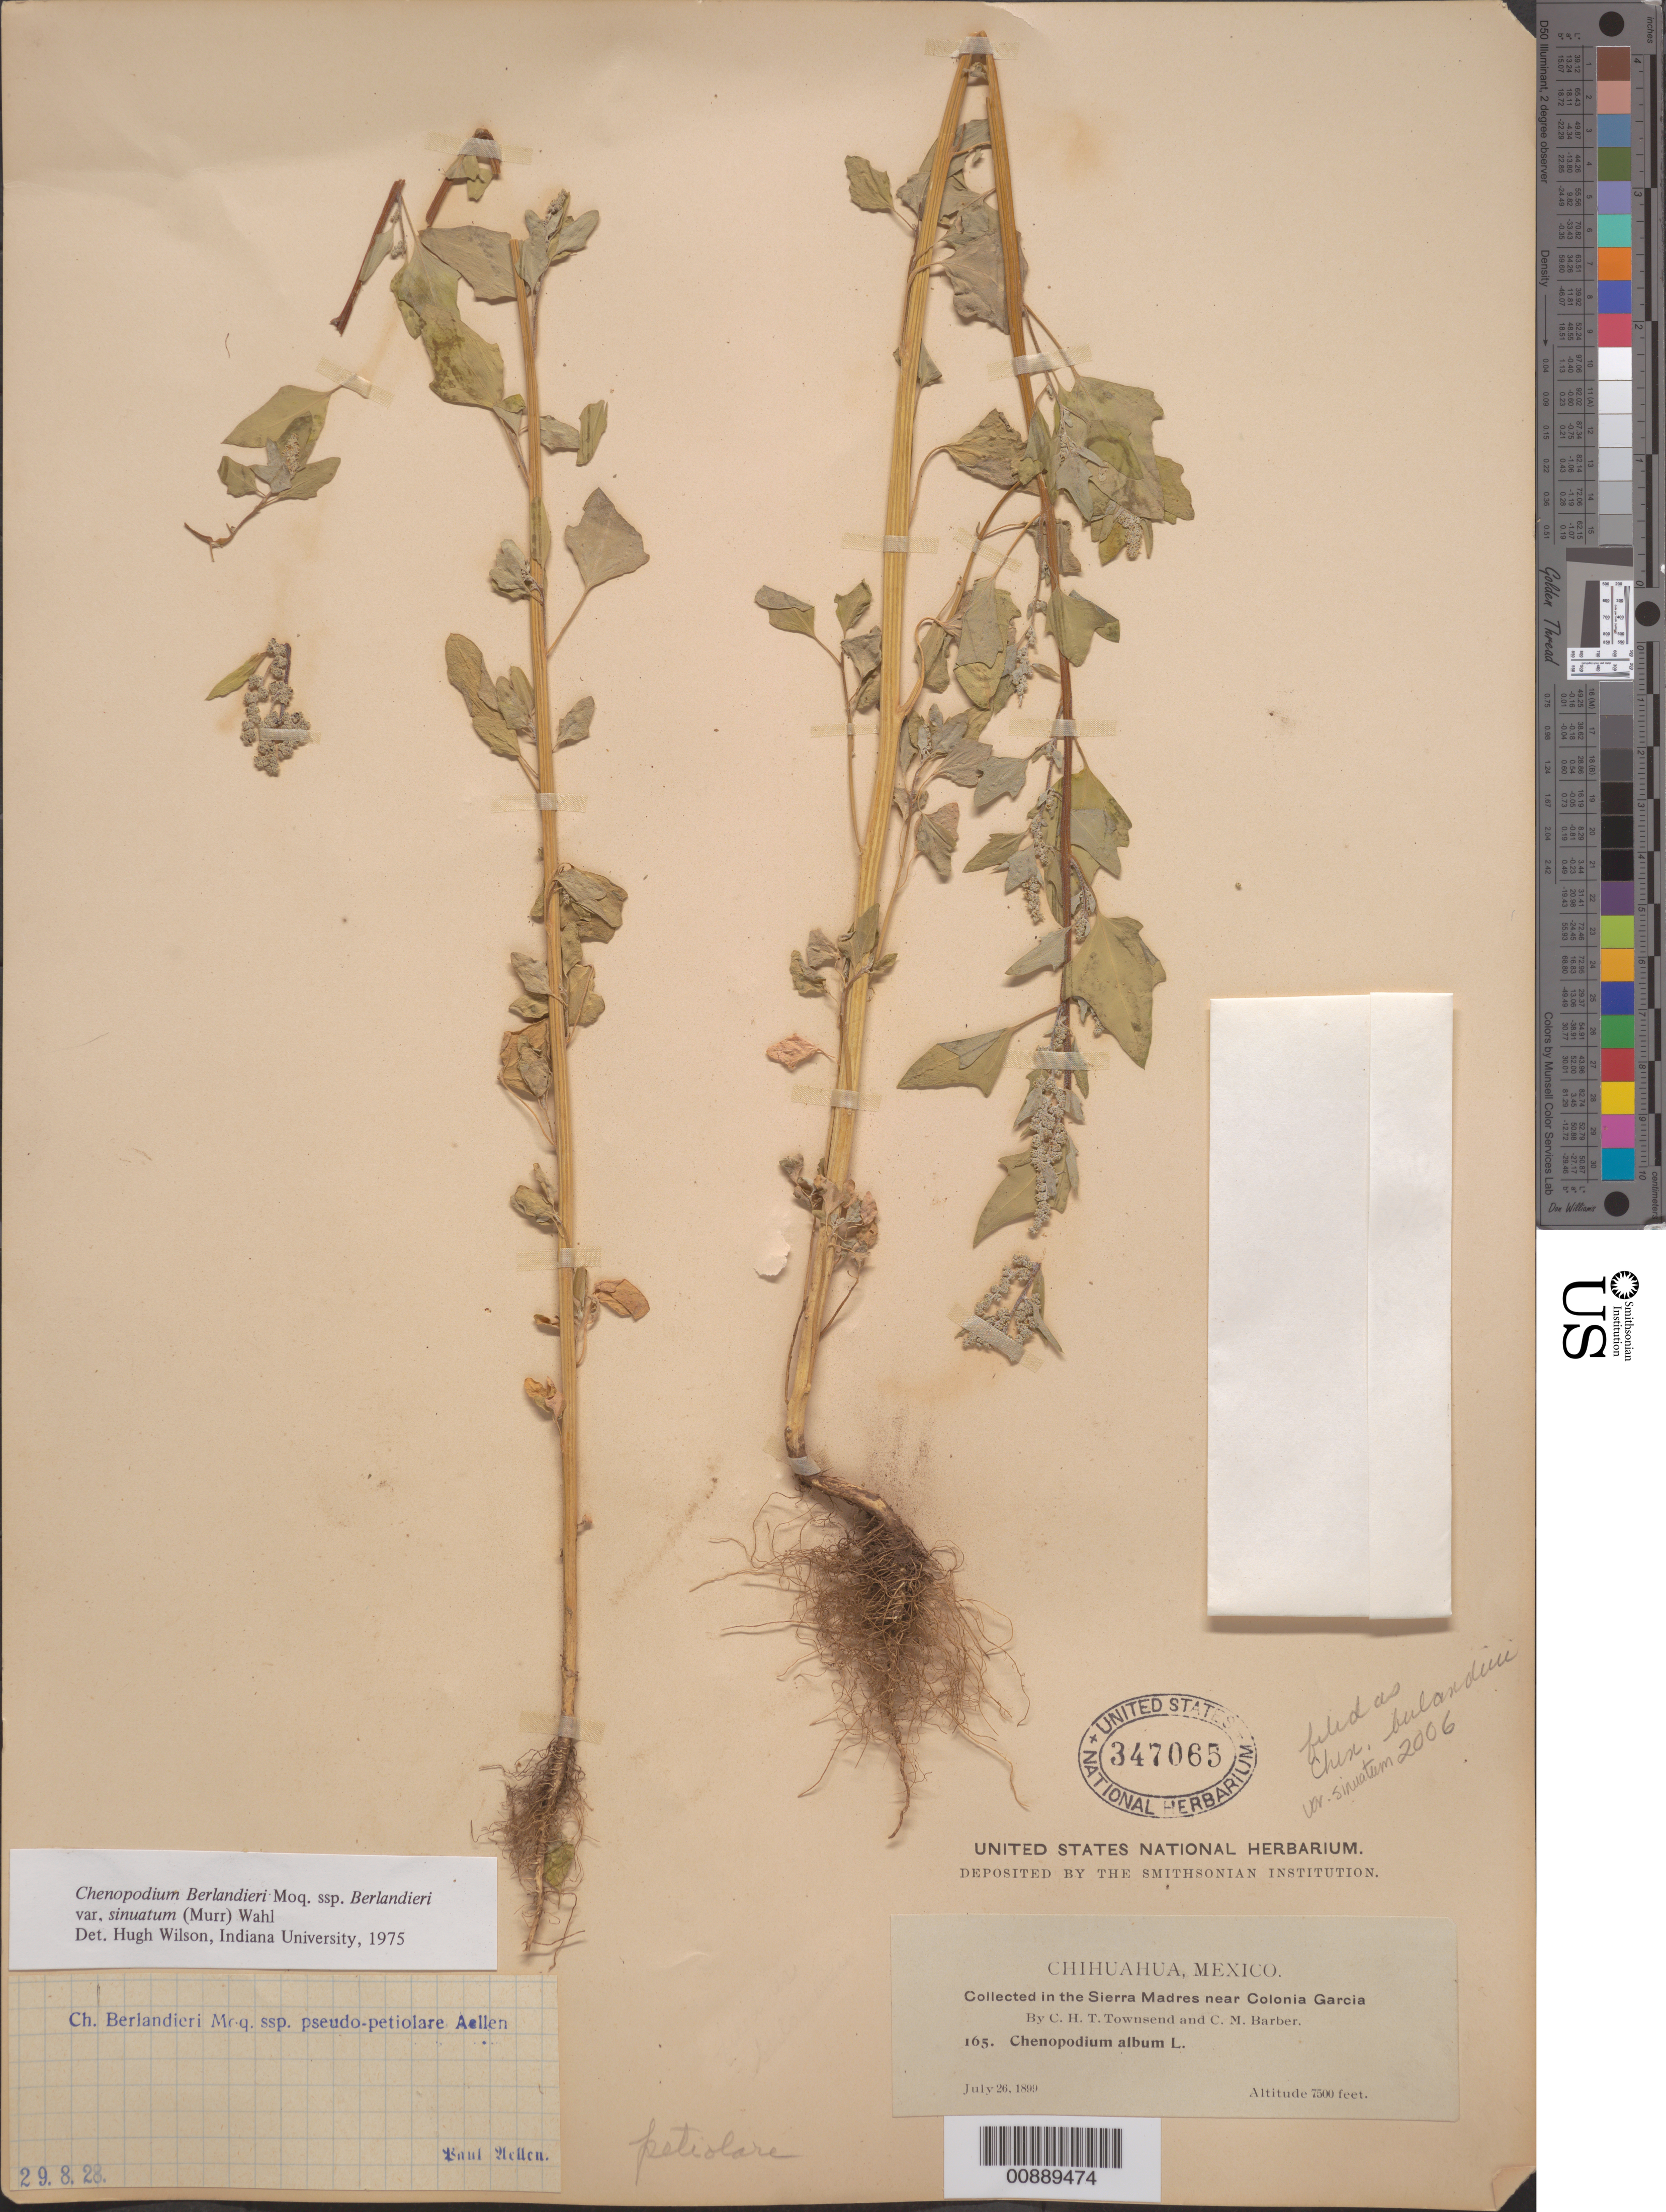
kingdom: Plantae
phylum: Tracheophyta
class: Magnoliopsida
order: Caryophyllales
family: Amaranthaceae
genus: Chenopodium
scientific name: Chenopodium berlandieri var. sinuatum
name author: (Murr.) Wahl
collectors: C. H. T. Townsend & C. Barber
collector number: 165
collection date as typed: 26 Jul 1899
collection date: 1899-07-26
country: Mexico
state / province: Chihuahua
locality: Sierra Madre near Colonia García, Chihuahua.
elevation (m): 2286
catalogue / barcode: US 347065